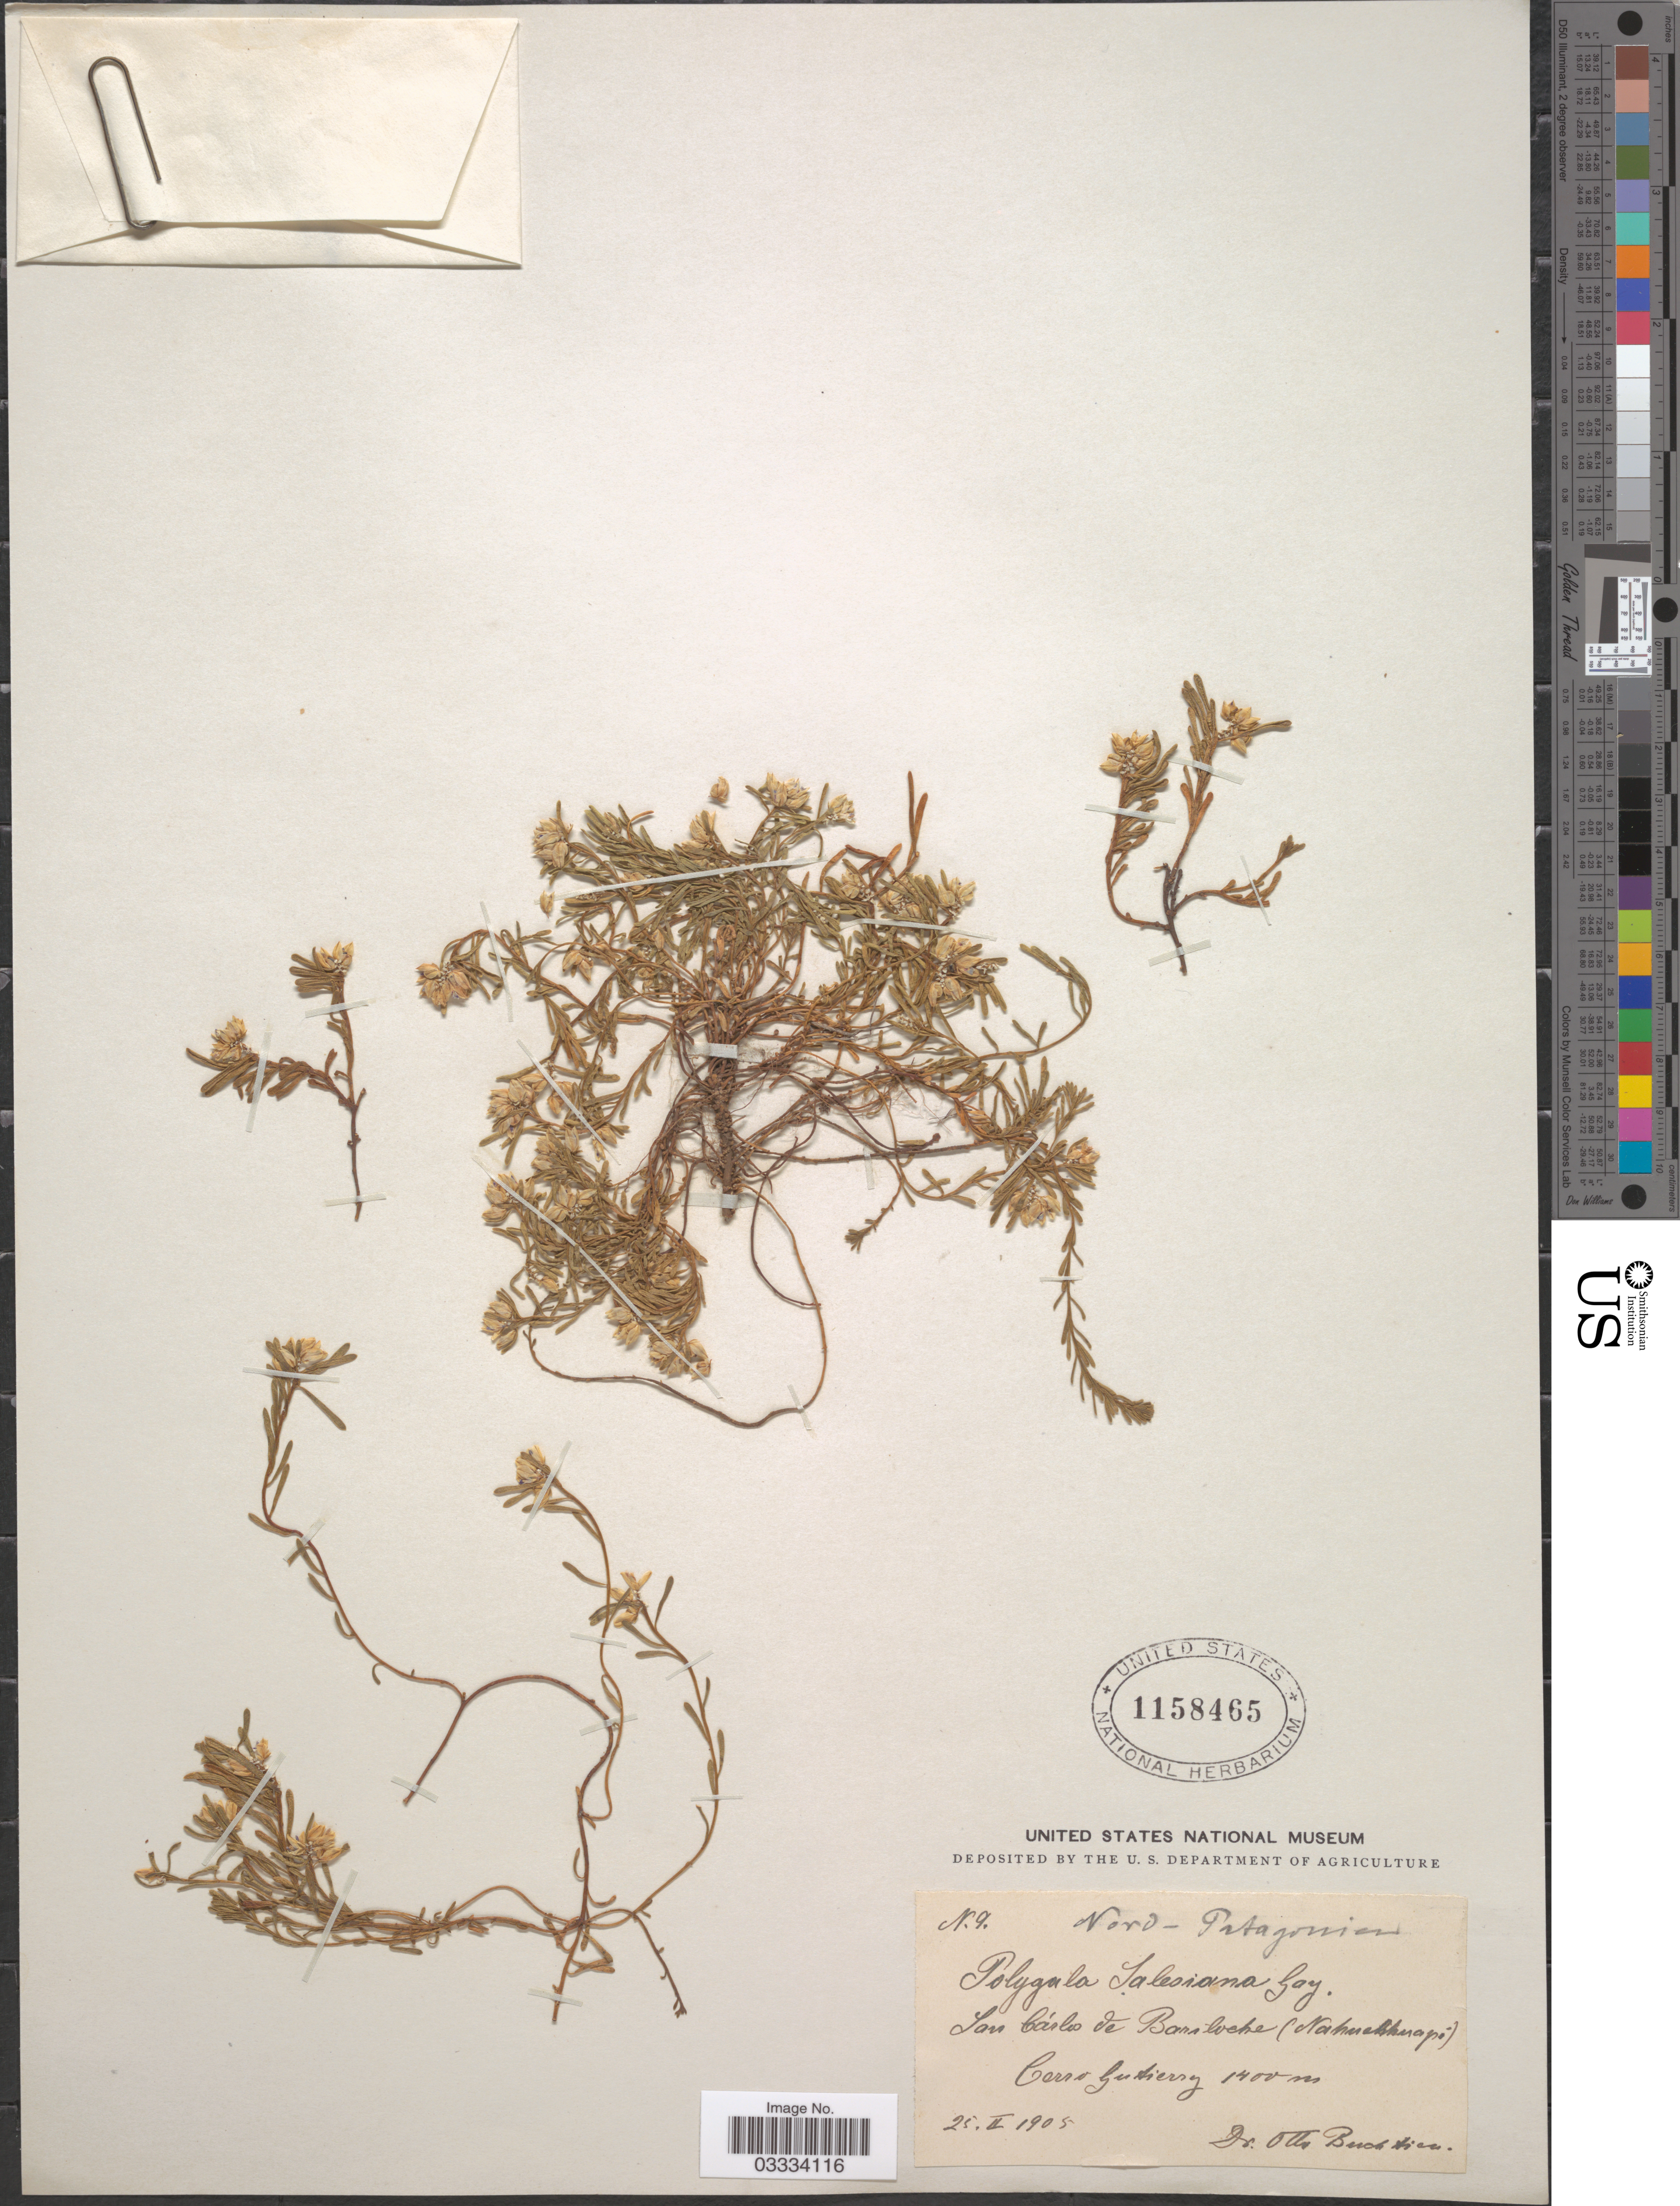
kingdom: Plantae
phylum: Tracheophyta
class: Magnoliopsida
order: Fabales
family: Polygalaceae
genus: Polygala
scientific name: Polygala salasiana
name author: Gay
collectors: O. Buchtien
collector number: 9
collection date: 1905-02-25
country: Argentina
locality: Nord-Patagonien. San Cárlos de Bariloche (Nahuelhuapí). Cerro Gutierrez.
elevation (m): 1400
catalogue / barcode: US 1158465